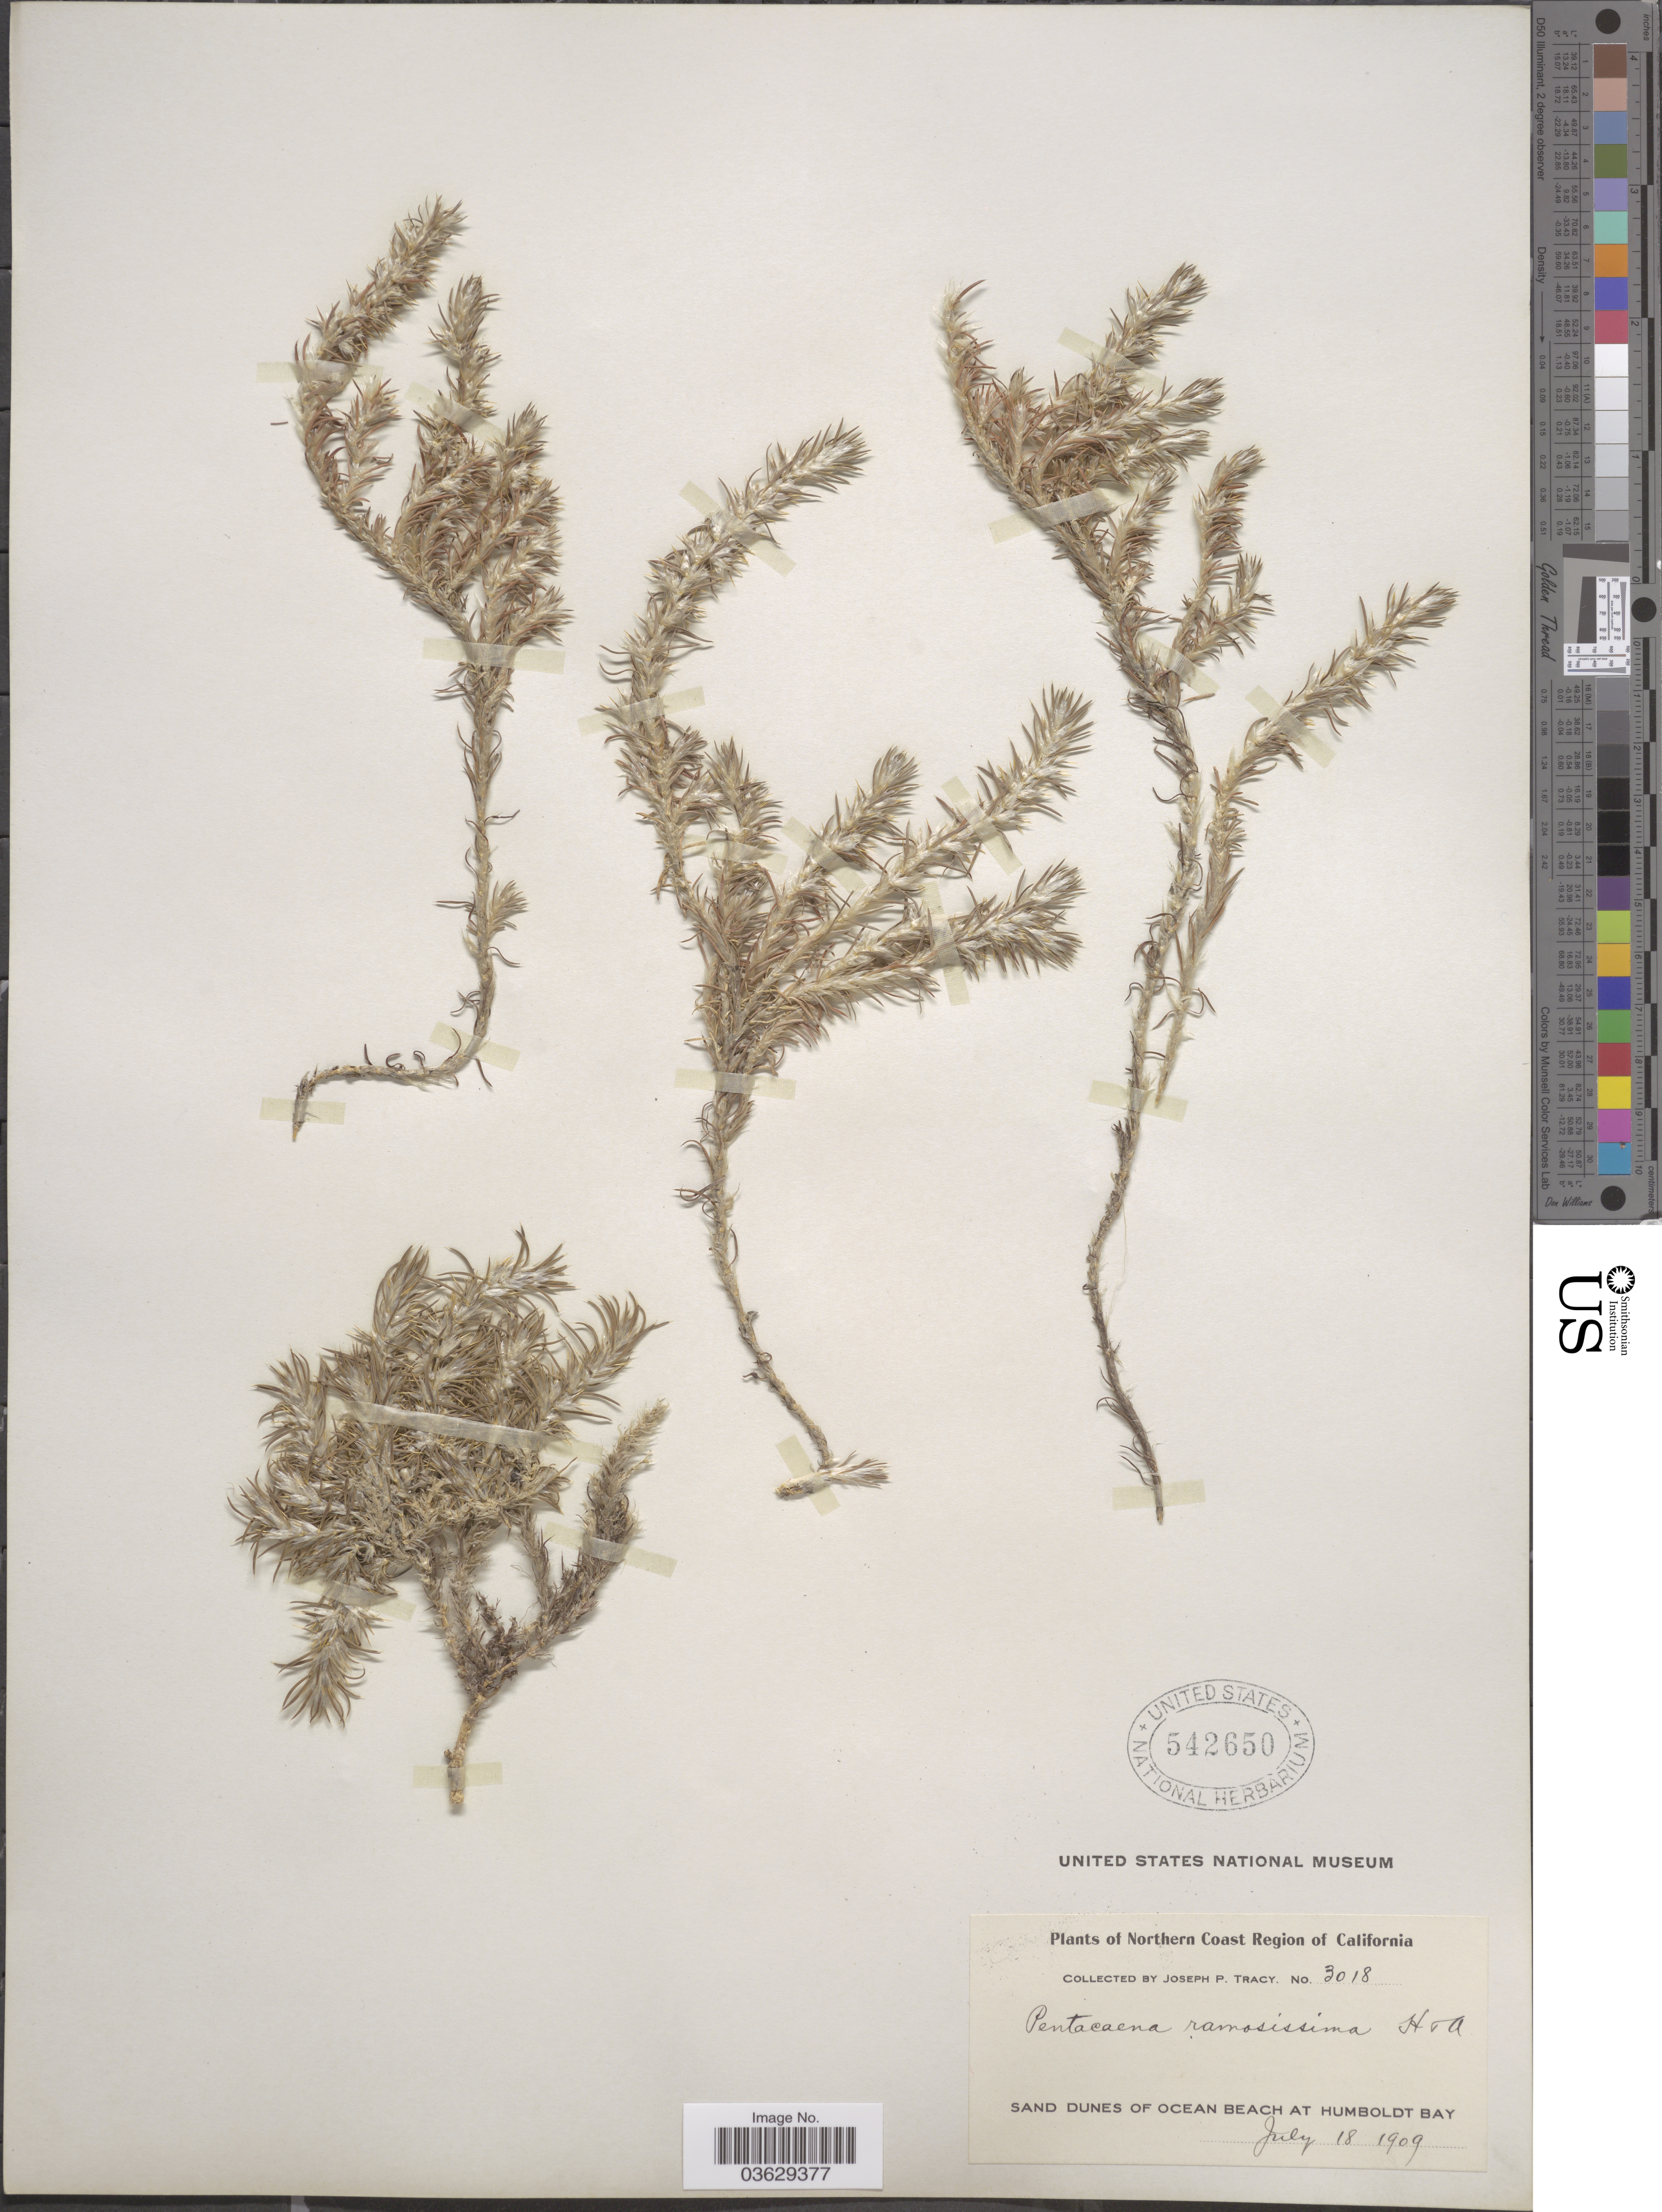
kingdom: Plantae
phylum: Tracheophyta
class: Magnoliopsida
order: Caryophyllales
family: Caryophyllaceae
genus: Cardionema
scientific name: Cardionema ramosissimum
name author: (Weinm.) A. Nelson & J.F. Macbr.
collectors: J. Tracy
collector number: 3018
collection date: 1909-07-18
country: United States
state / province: California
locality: Northern Coast Region of California. San Dunes of Ocean Beach at Humboldt Bay.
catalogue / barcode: US 542650